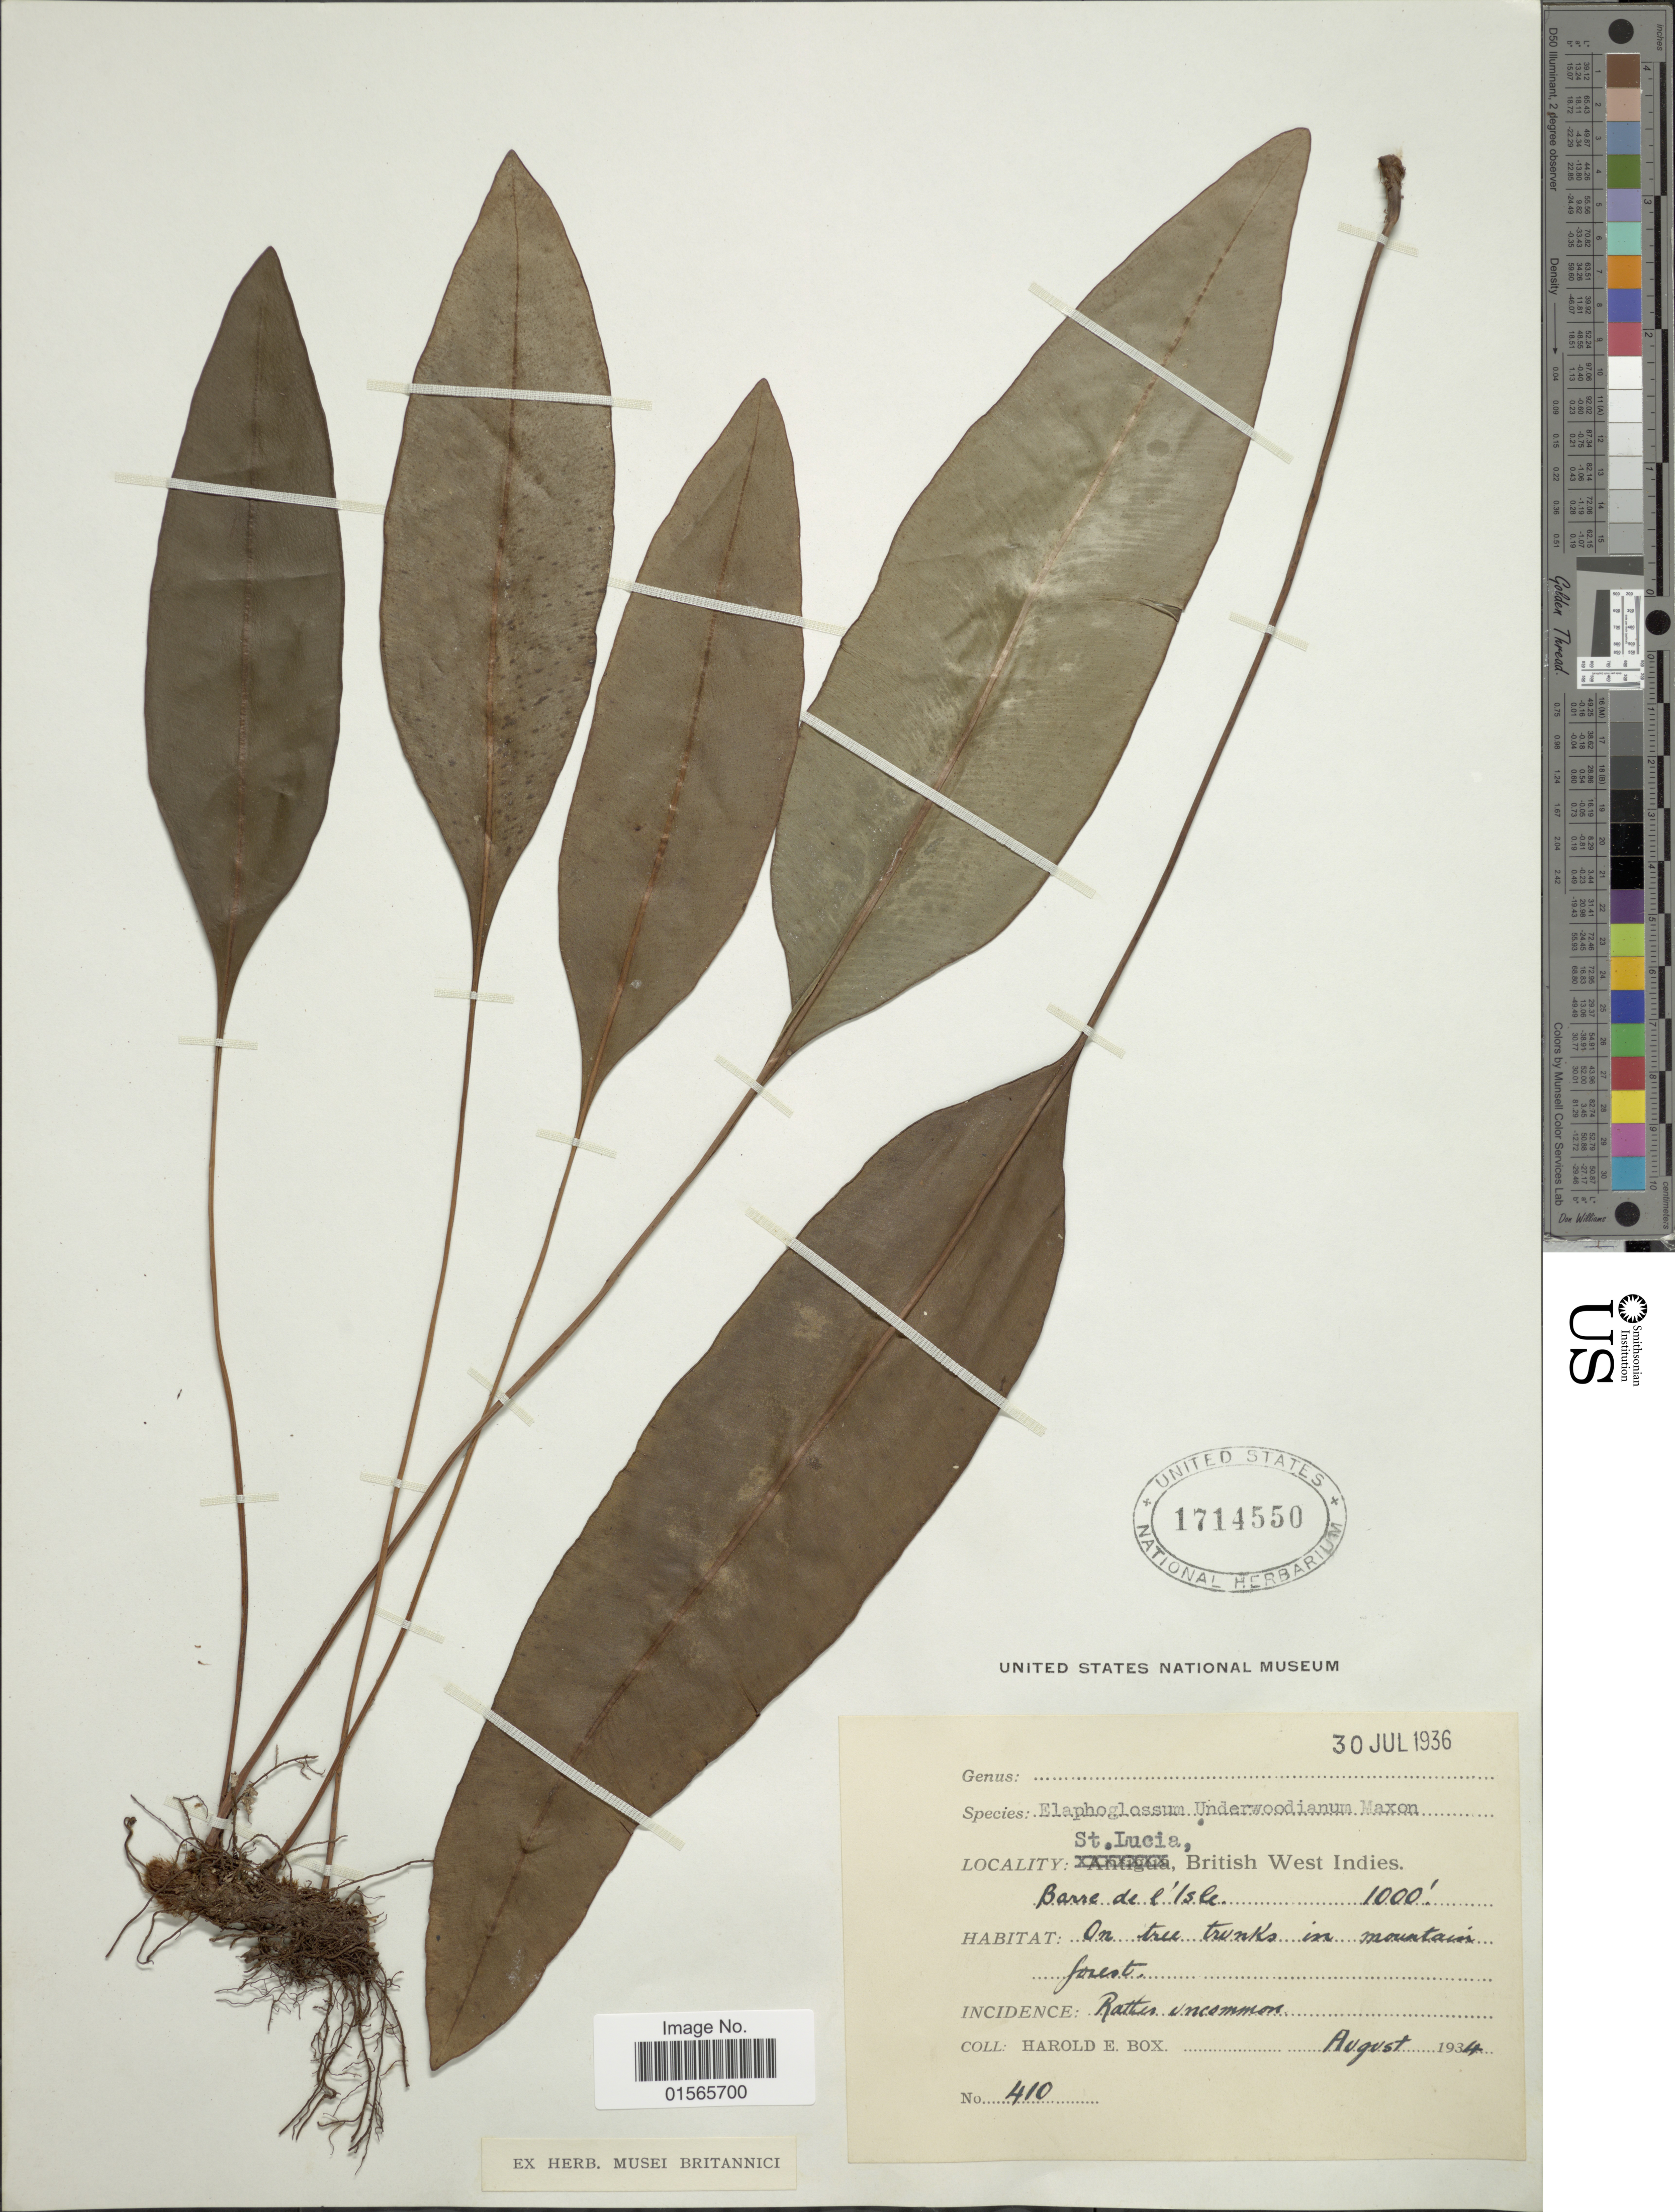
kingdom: Plantae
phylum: Tracheophyta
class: Polypodiopsida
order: Polypodiales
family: Dryopteridaceae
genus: Elaphoglossum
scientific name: Elaphoglossum martinicense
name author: (Desv.) T. Moore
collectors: H. E. Box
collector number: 410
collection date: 1934-08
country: St. Lucia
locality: British West Indies. Barre de l'Isle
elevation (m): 305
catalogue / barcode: US 1714550